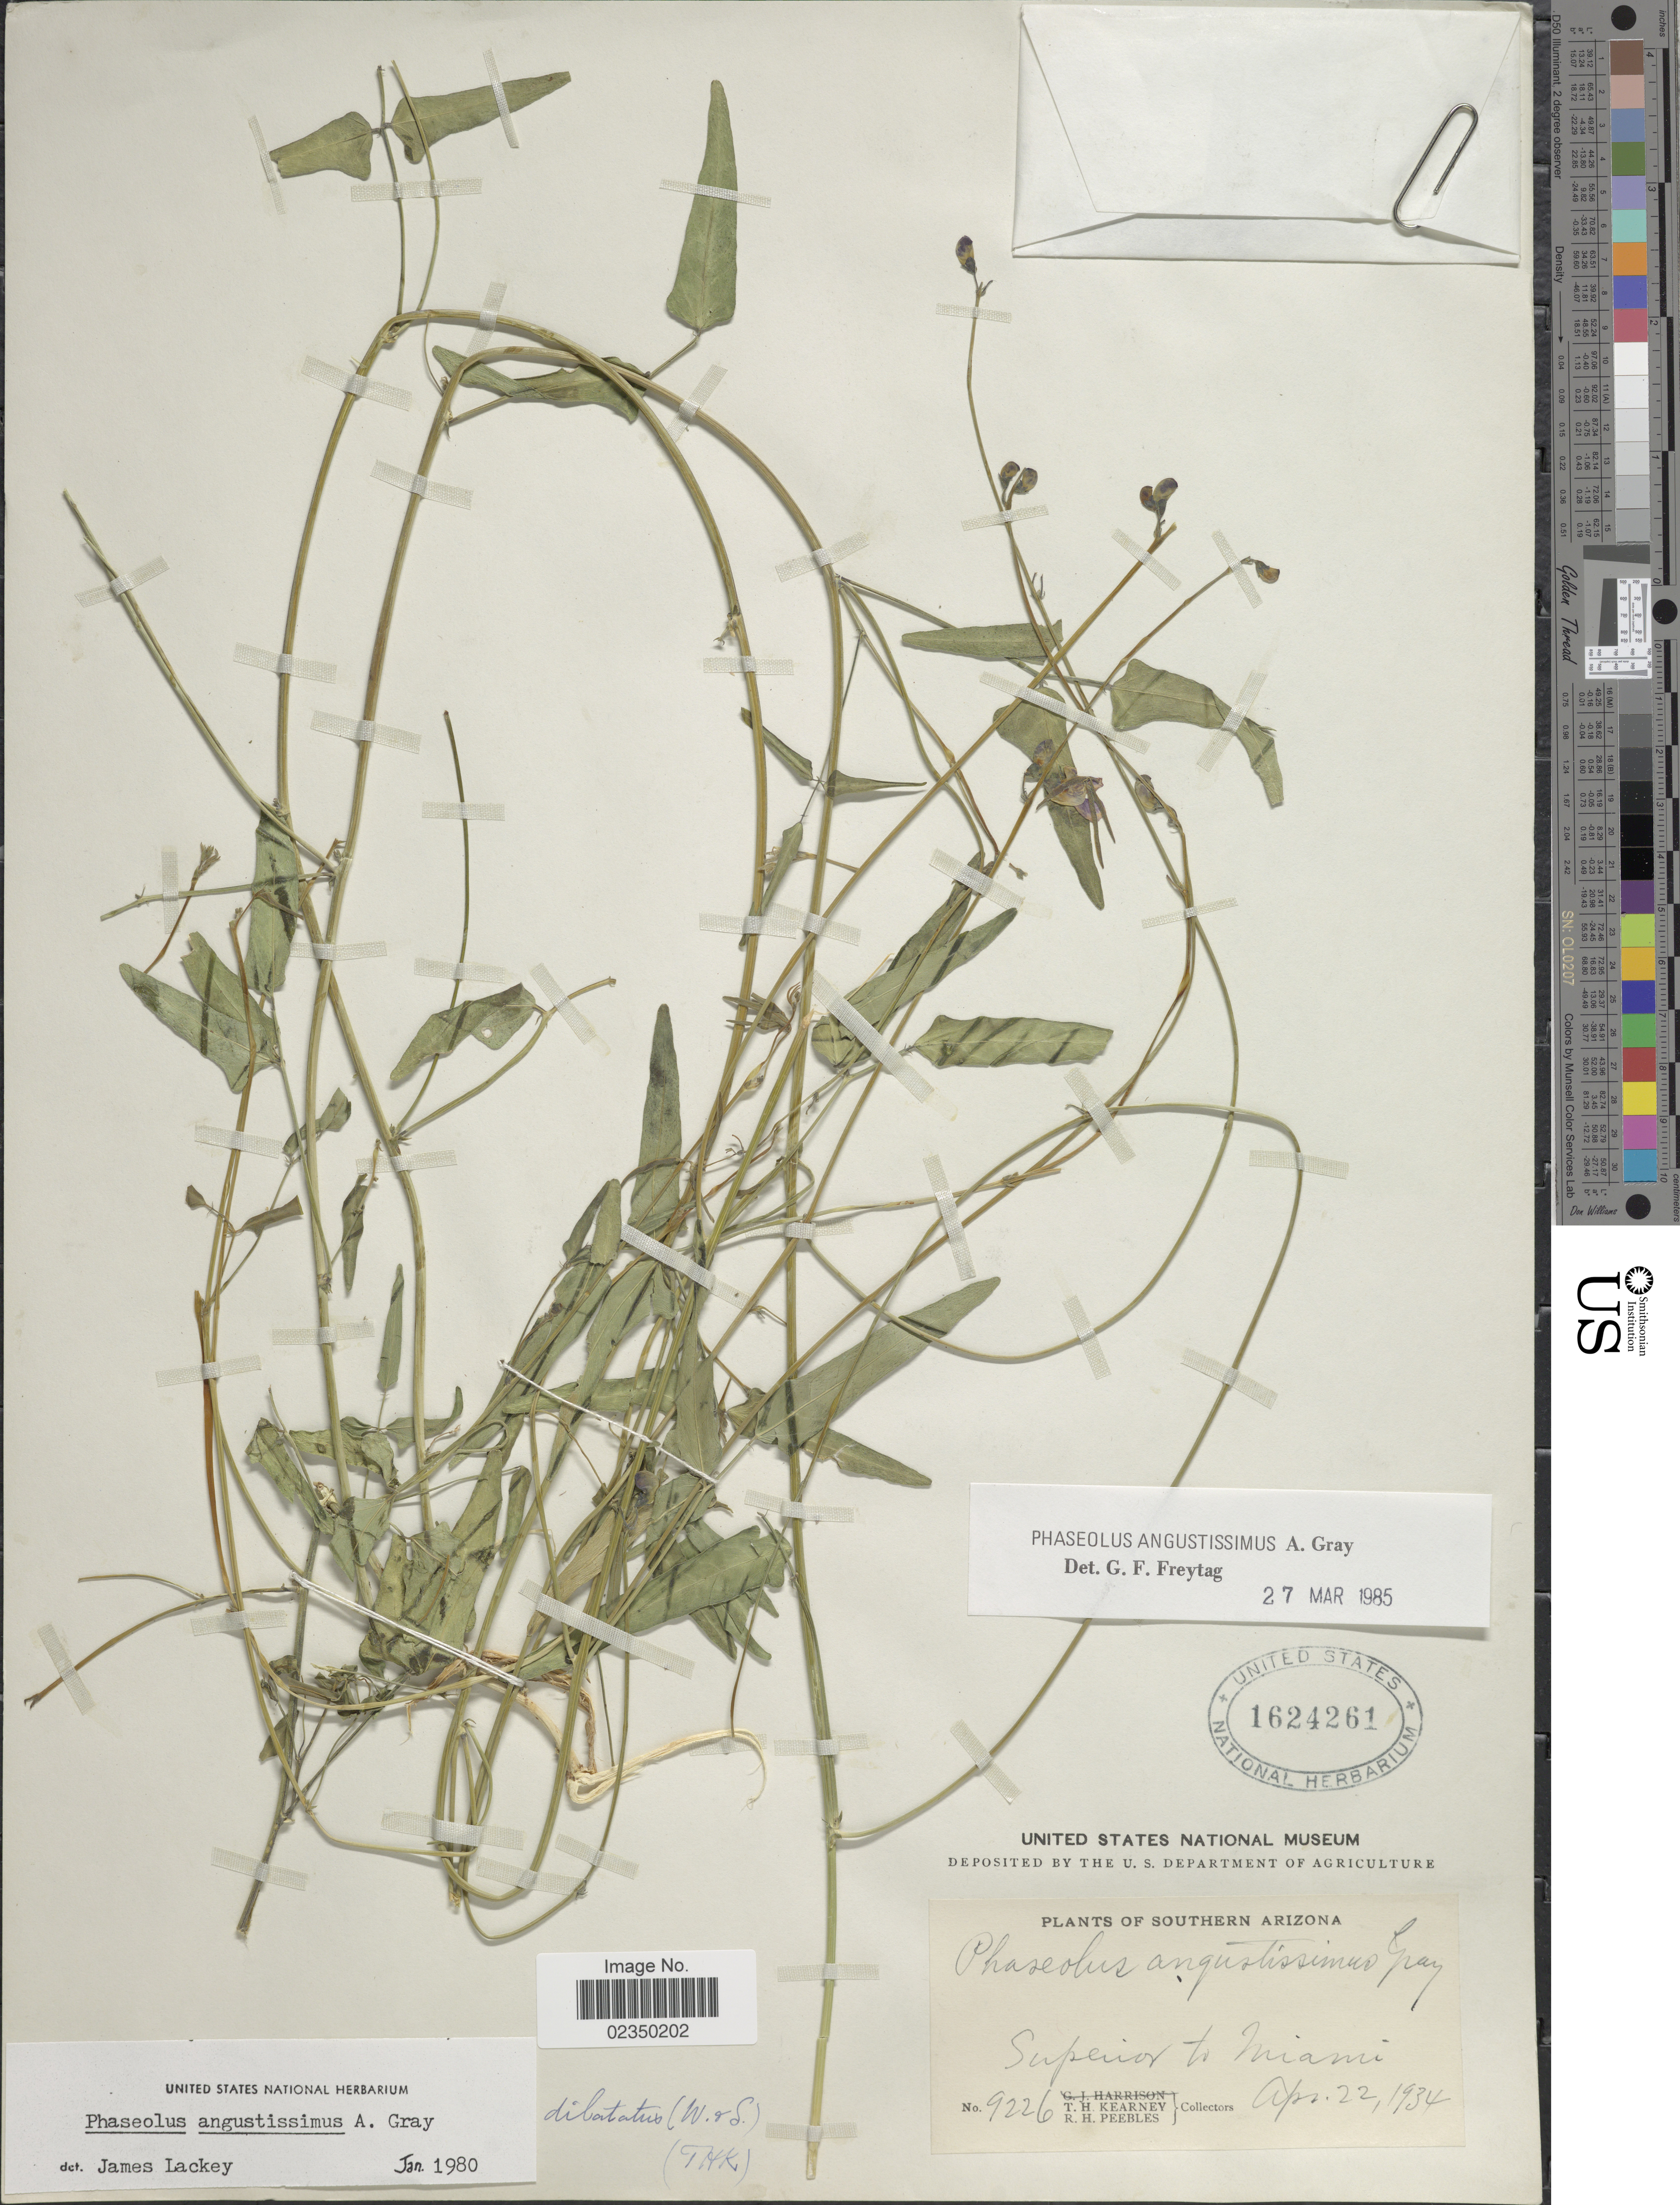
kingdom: Plantae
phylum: Tracheophyta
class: Magnoliopsida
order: Fabales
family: Fabaceae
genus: Phaseolus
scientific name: Phaseolus angustissimus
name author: A. Gray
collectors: T. H. Kearney & R. H. Peebles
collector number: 9226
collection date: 1934-04-22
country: United States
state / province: Arizona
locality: Southern Arizona, Superior to Miami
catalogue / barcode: US 1624261